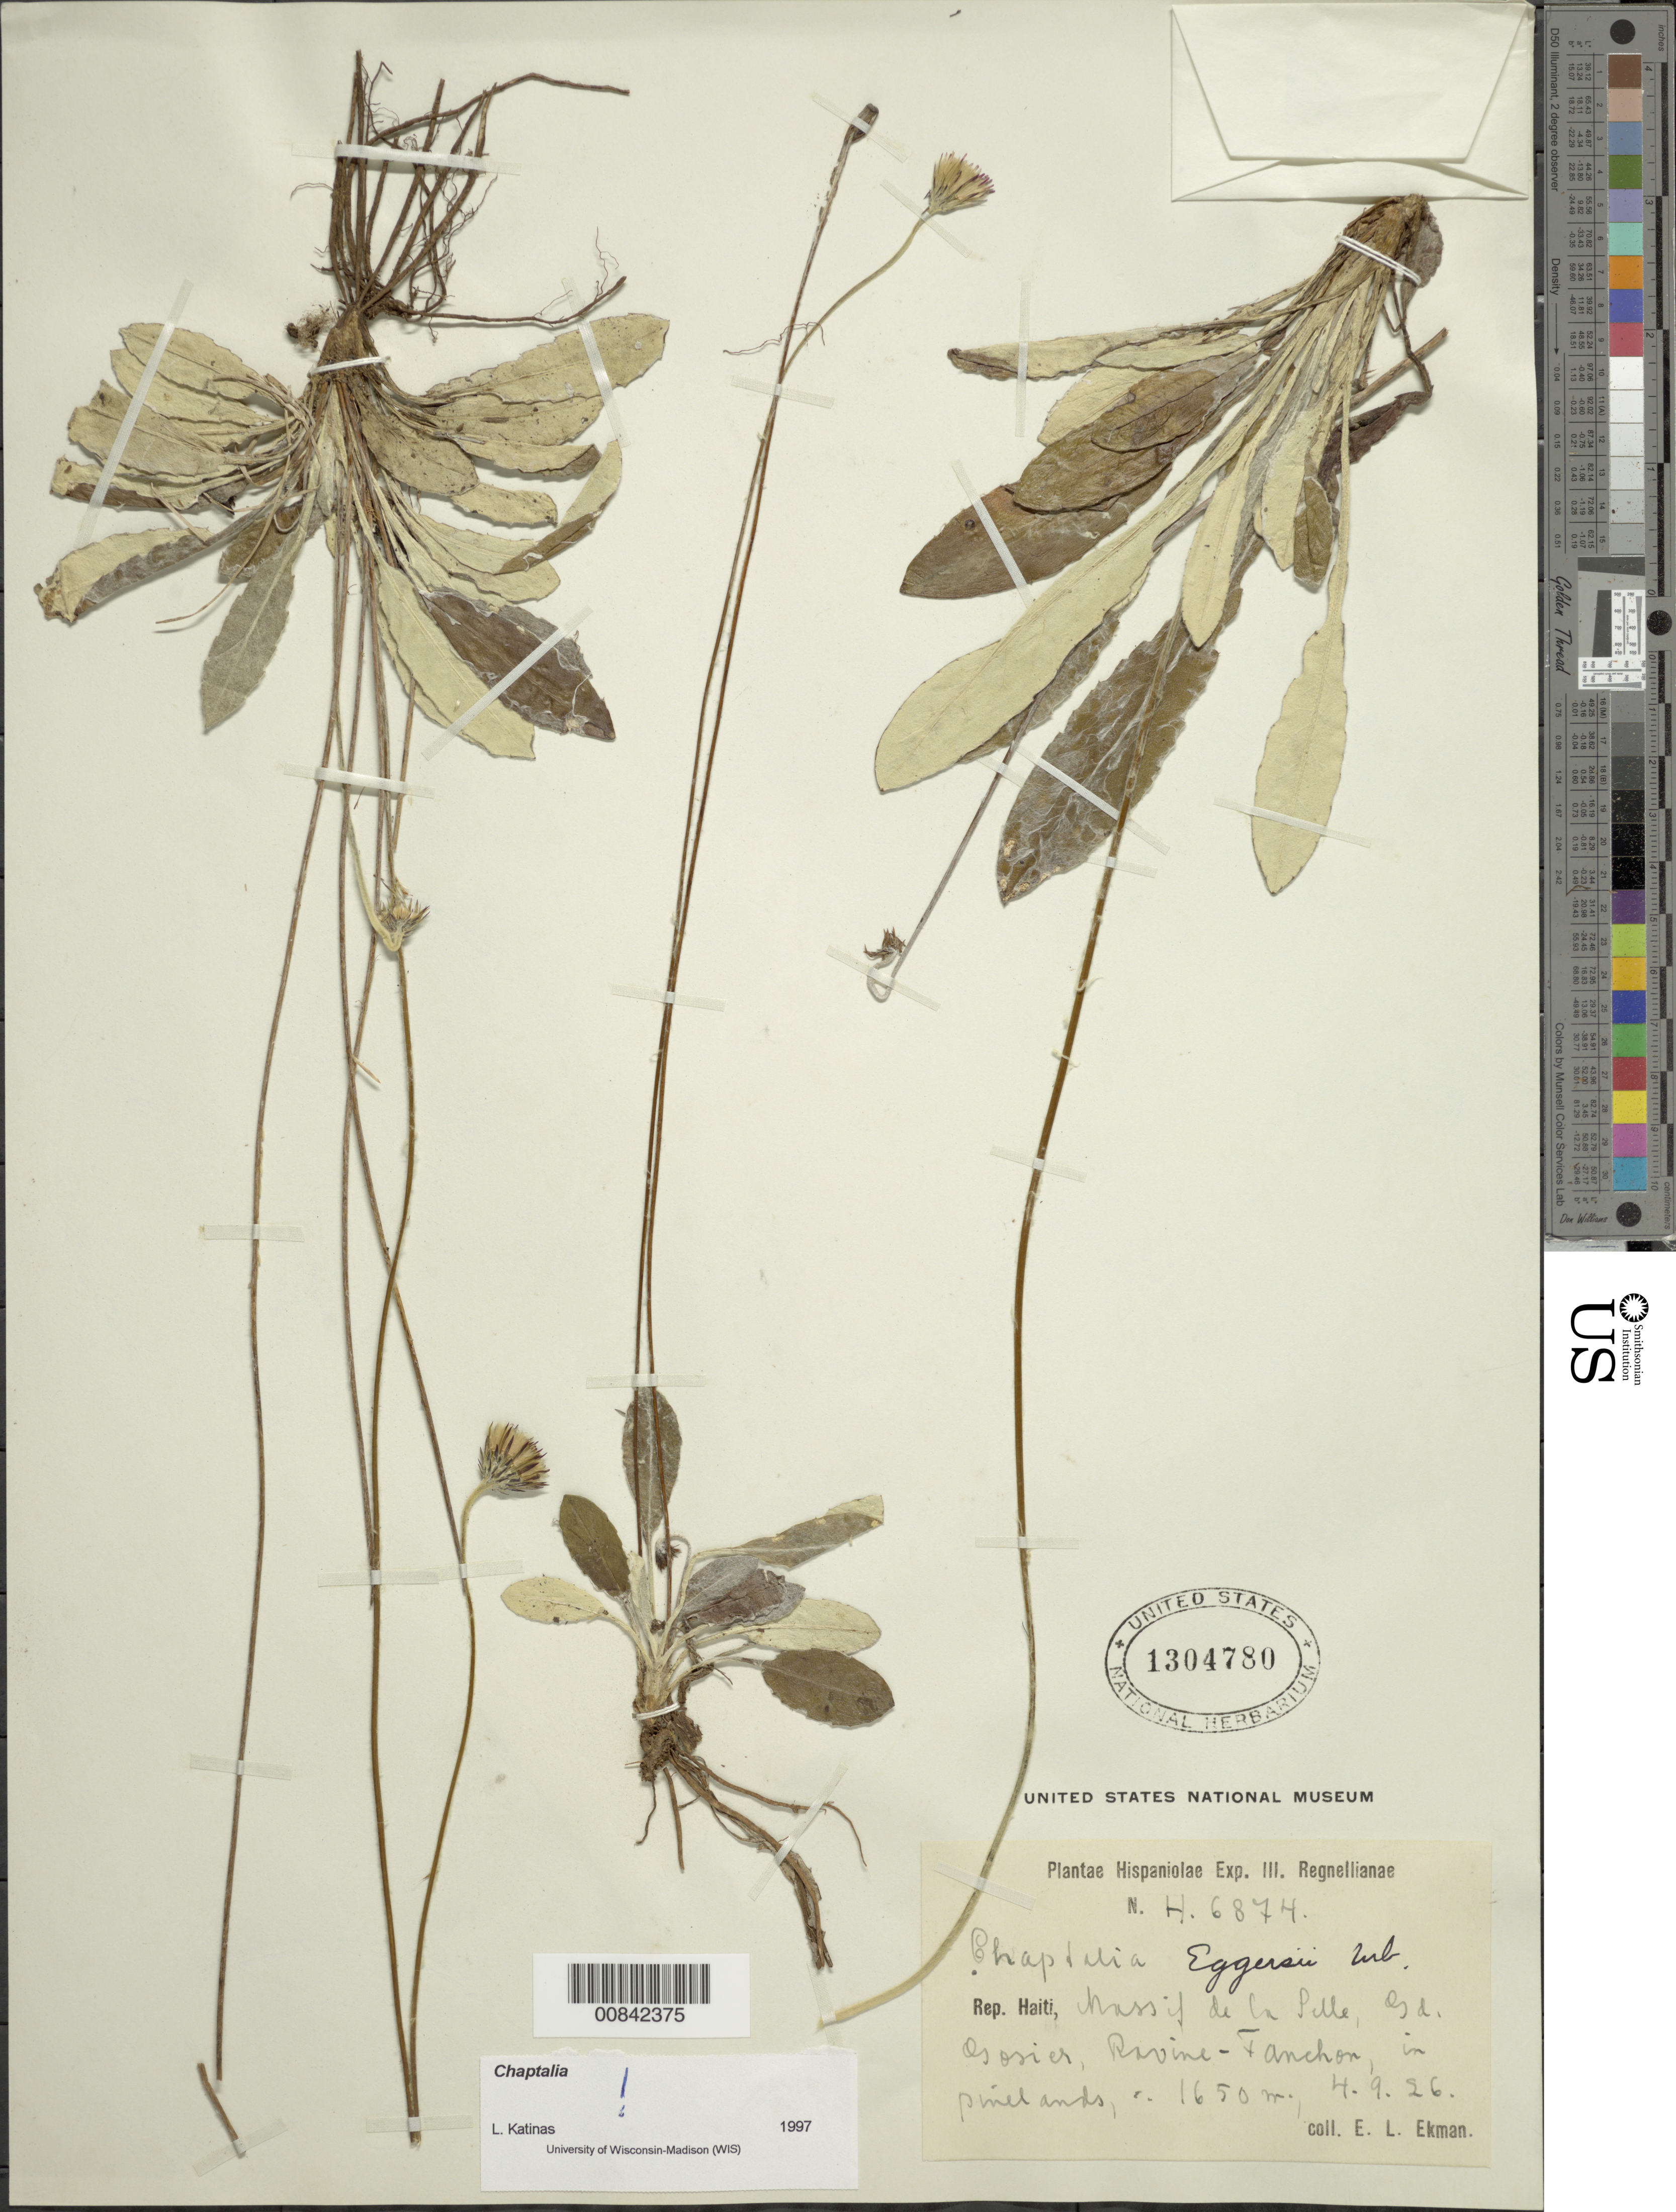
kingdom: Plantae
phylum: Tracheophyta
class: Magnoliopsida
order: Asterales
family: Asteraceae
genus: Chaptalia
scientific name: Chaptalia eggersii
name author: Urb.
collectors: E. L. Ekman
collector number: H 6874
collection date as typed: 04 Sep 1926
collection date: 1926-09-04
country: Haiti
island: Hispaniola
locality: Massif de la Selle, Gd. Gosier, Ravine-Fanchon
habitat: In pinelands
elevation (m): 1650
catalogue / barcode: US 1304780